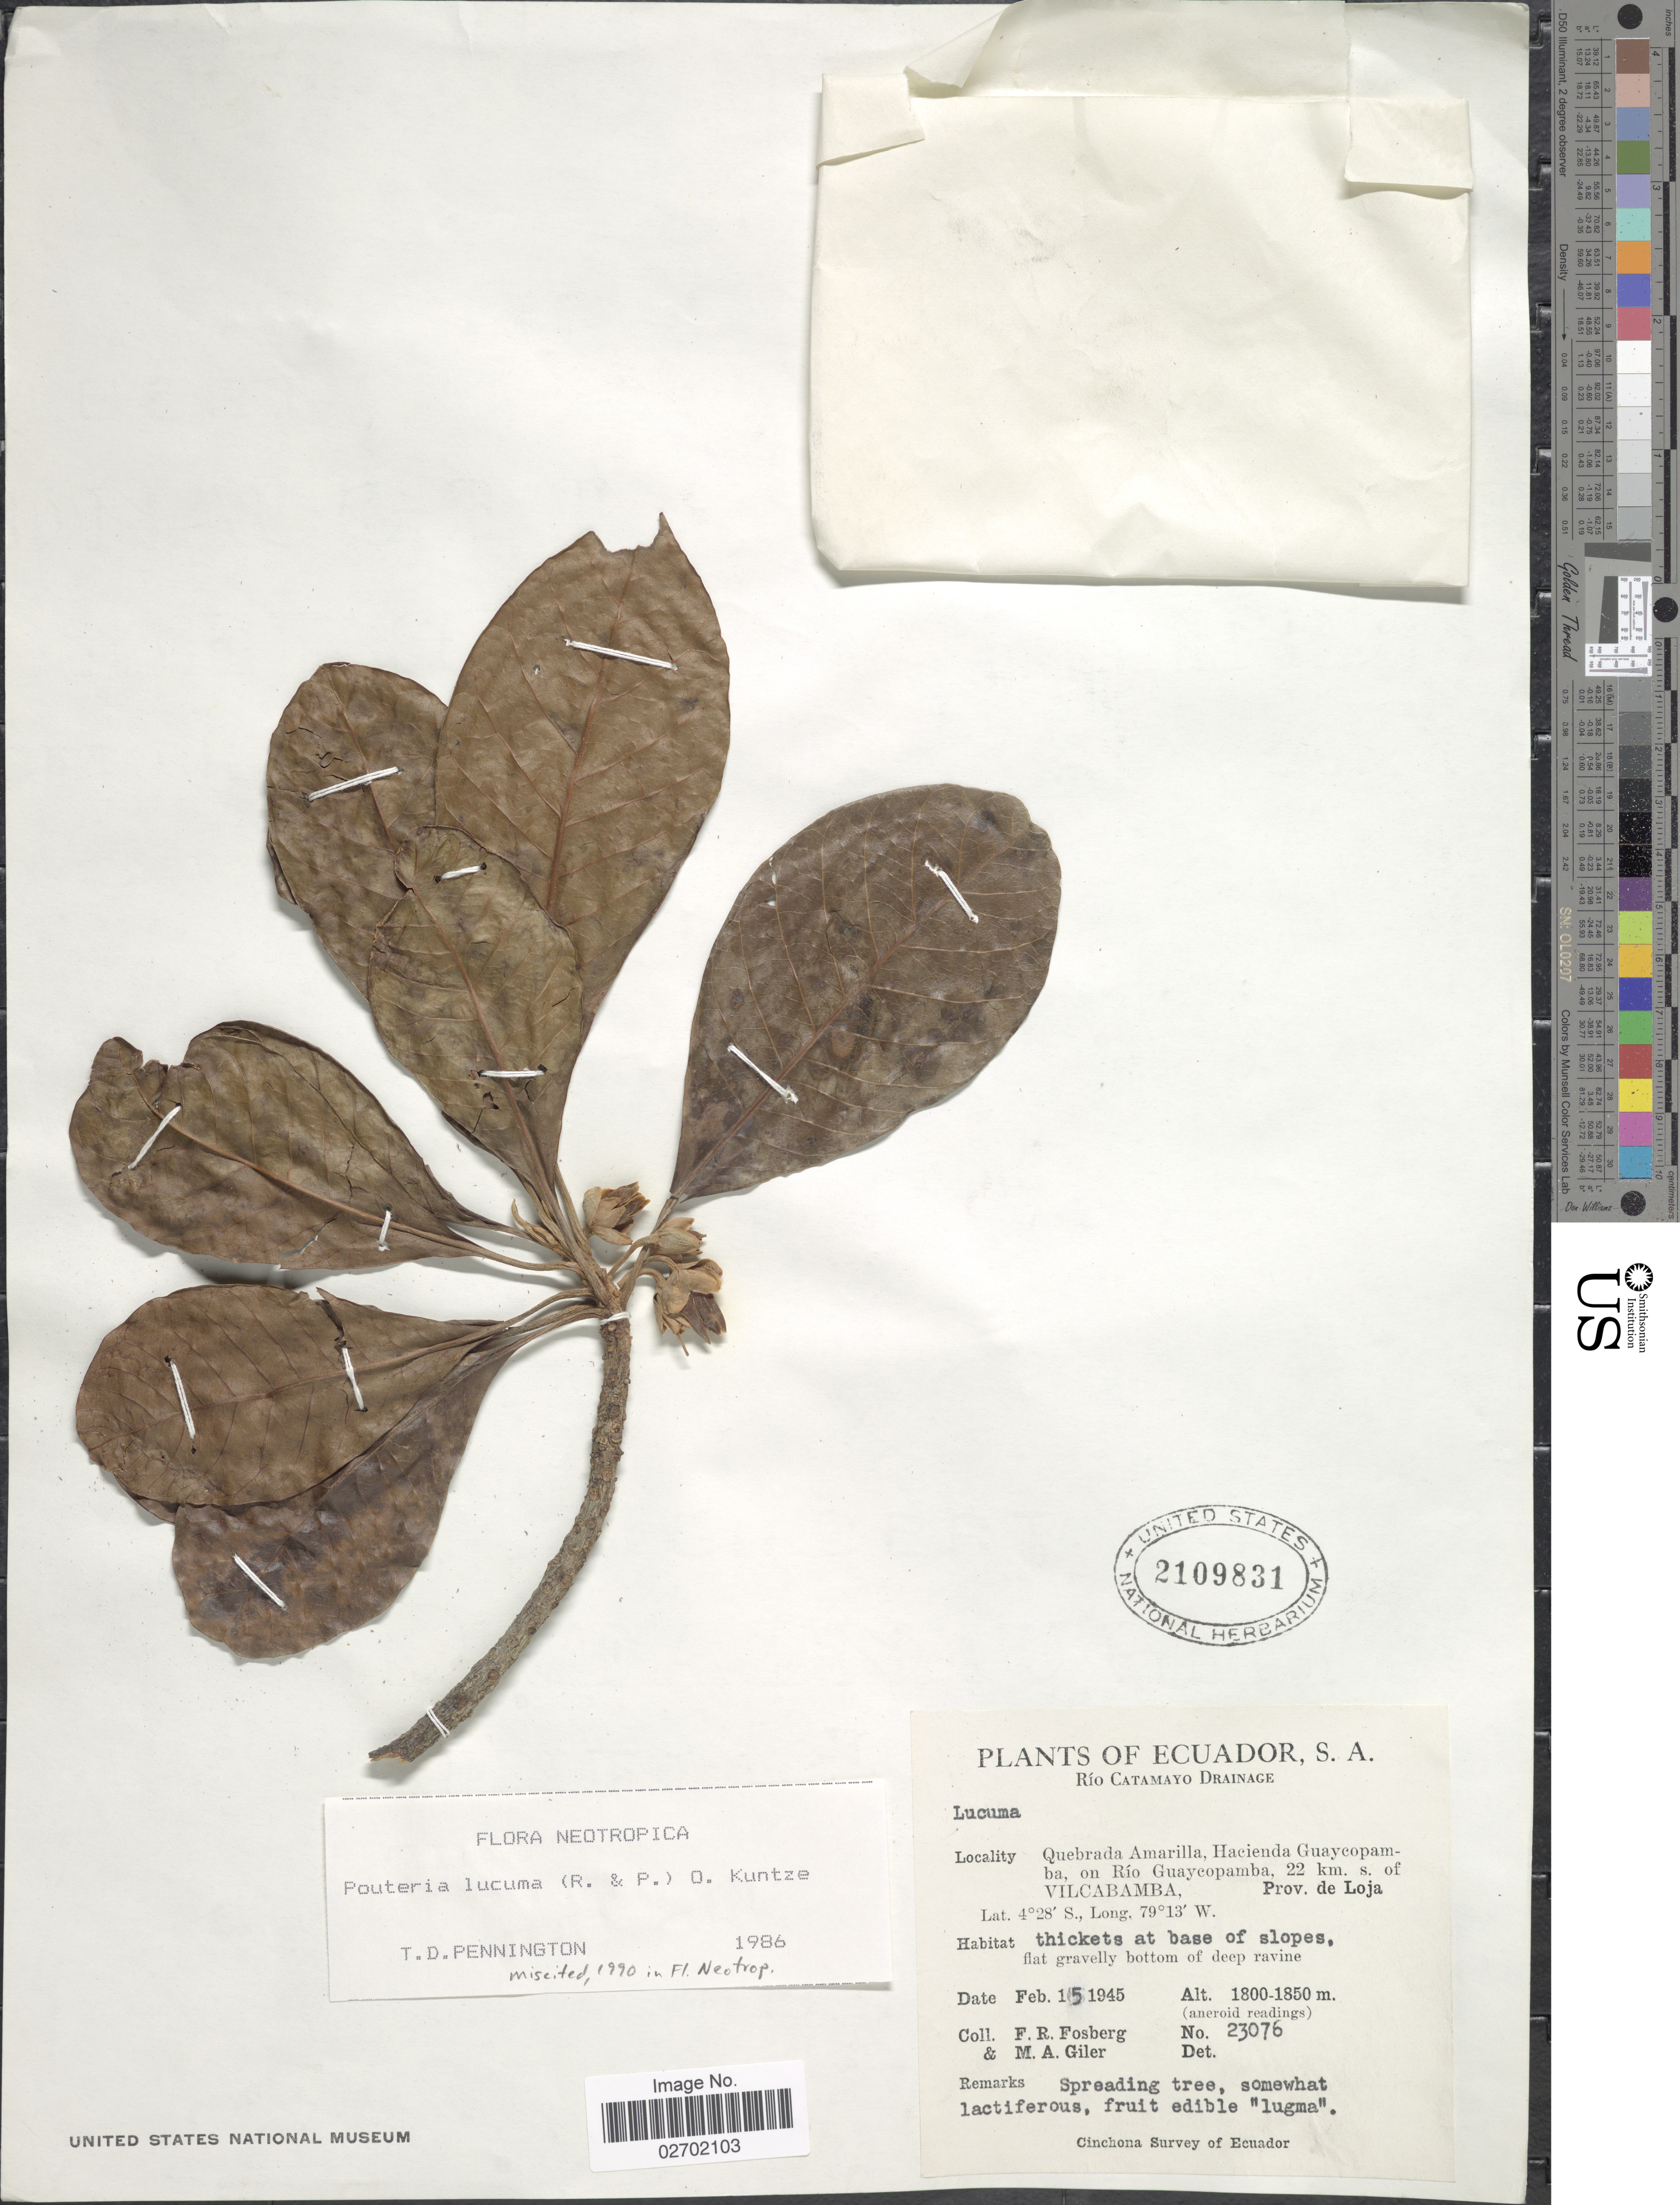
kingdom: Plantae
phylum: Tracheophyta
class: Magnoliopsida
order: Ericales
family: Sapotaceae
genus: Pouteria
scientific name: Pouteria lucuma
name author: (Ruiz & Pav.) Kuntze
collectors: F. R. Fosberg & M. Giler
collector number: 23076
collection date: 1945-02-15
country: Ecuador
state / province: Loja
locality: Río Catamayo Drainage, Quebrada Amarilla, Hacienda Guaycopamba, on Río Guaycopamba, 22 km s. of Vilcabamba, thickets at base of slopes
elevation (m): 1800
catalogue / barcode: US 2109831